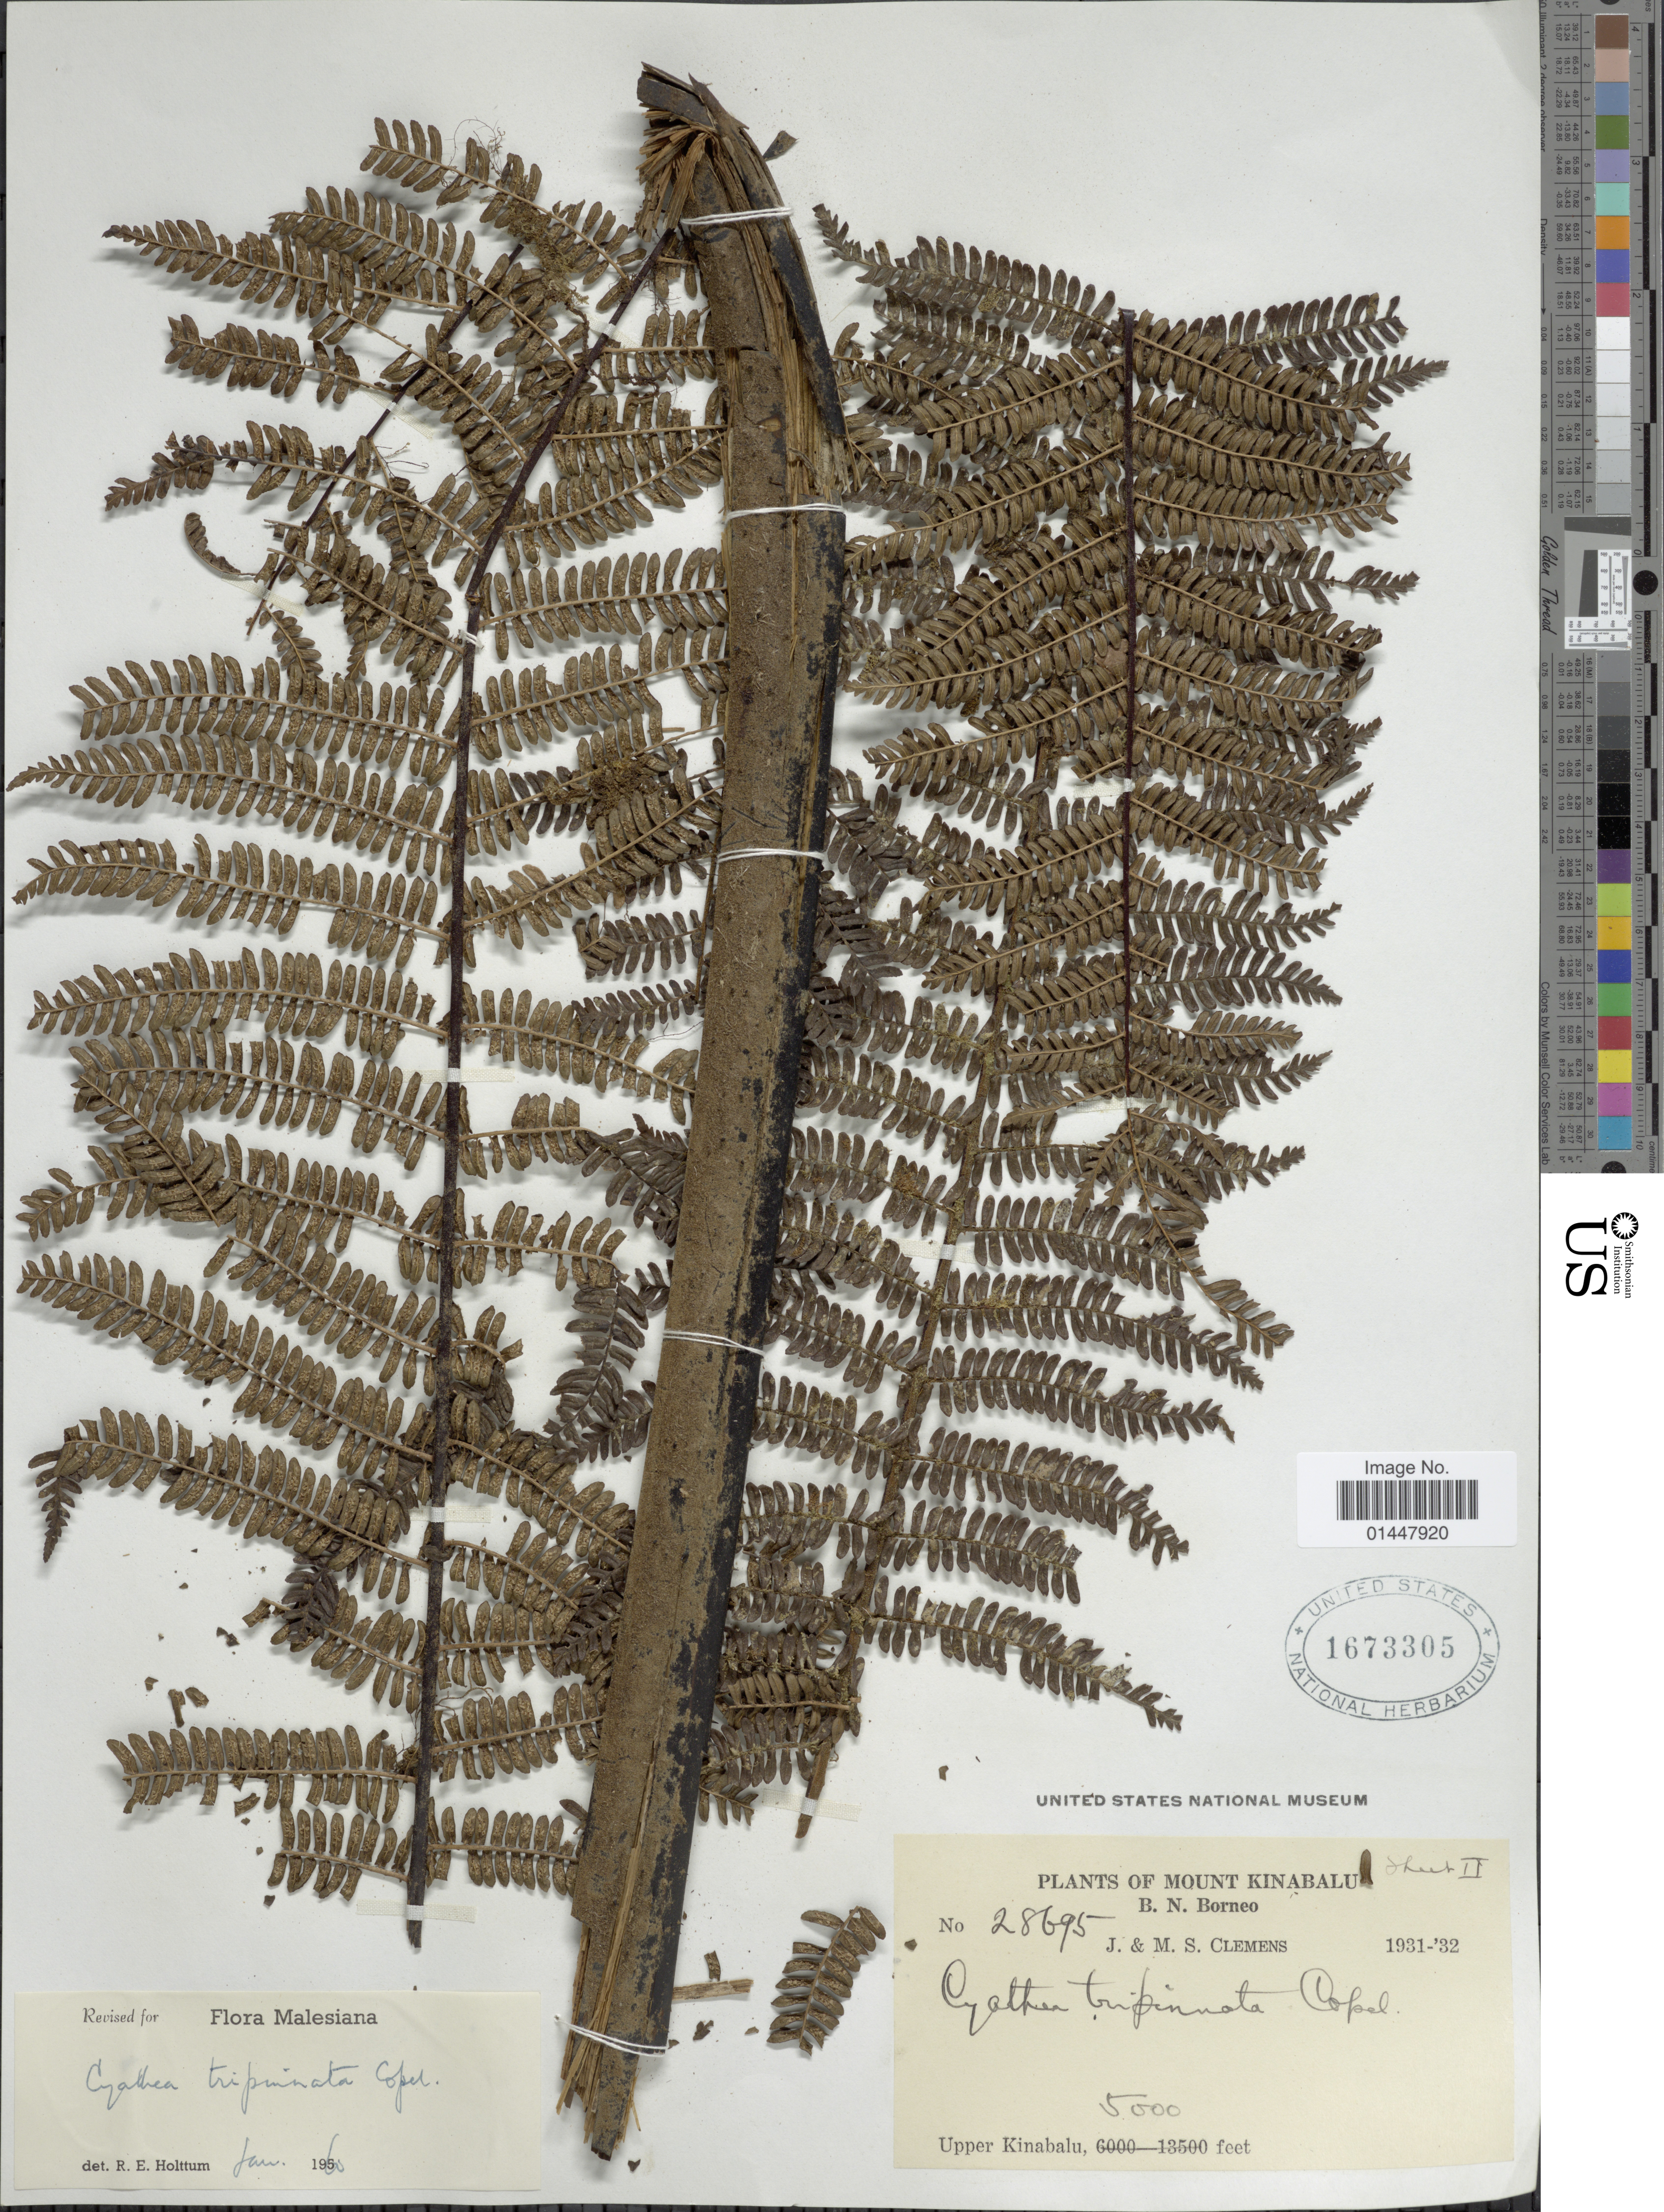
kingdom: Plantae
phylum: Tracheophyta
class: Polypodiopsida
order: Cyatheales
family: Cyatheaceae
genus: Sphaeropteris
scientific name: Sphaeropteris tripinnata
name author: (Copel.) R.M. Tryon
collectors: J. Clemens & M. S. Clemens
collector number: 28695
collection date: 1931/1932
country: Malaysia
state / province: Sabah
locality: Mount Kinabalu, B.N. Borneo, (Upper Kinabalu)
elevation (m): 1524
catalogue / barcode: US 1673305